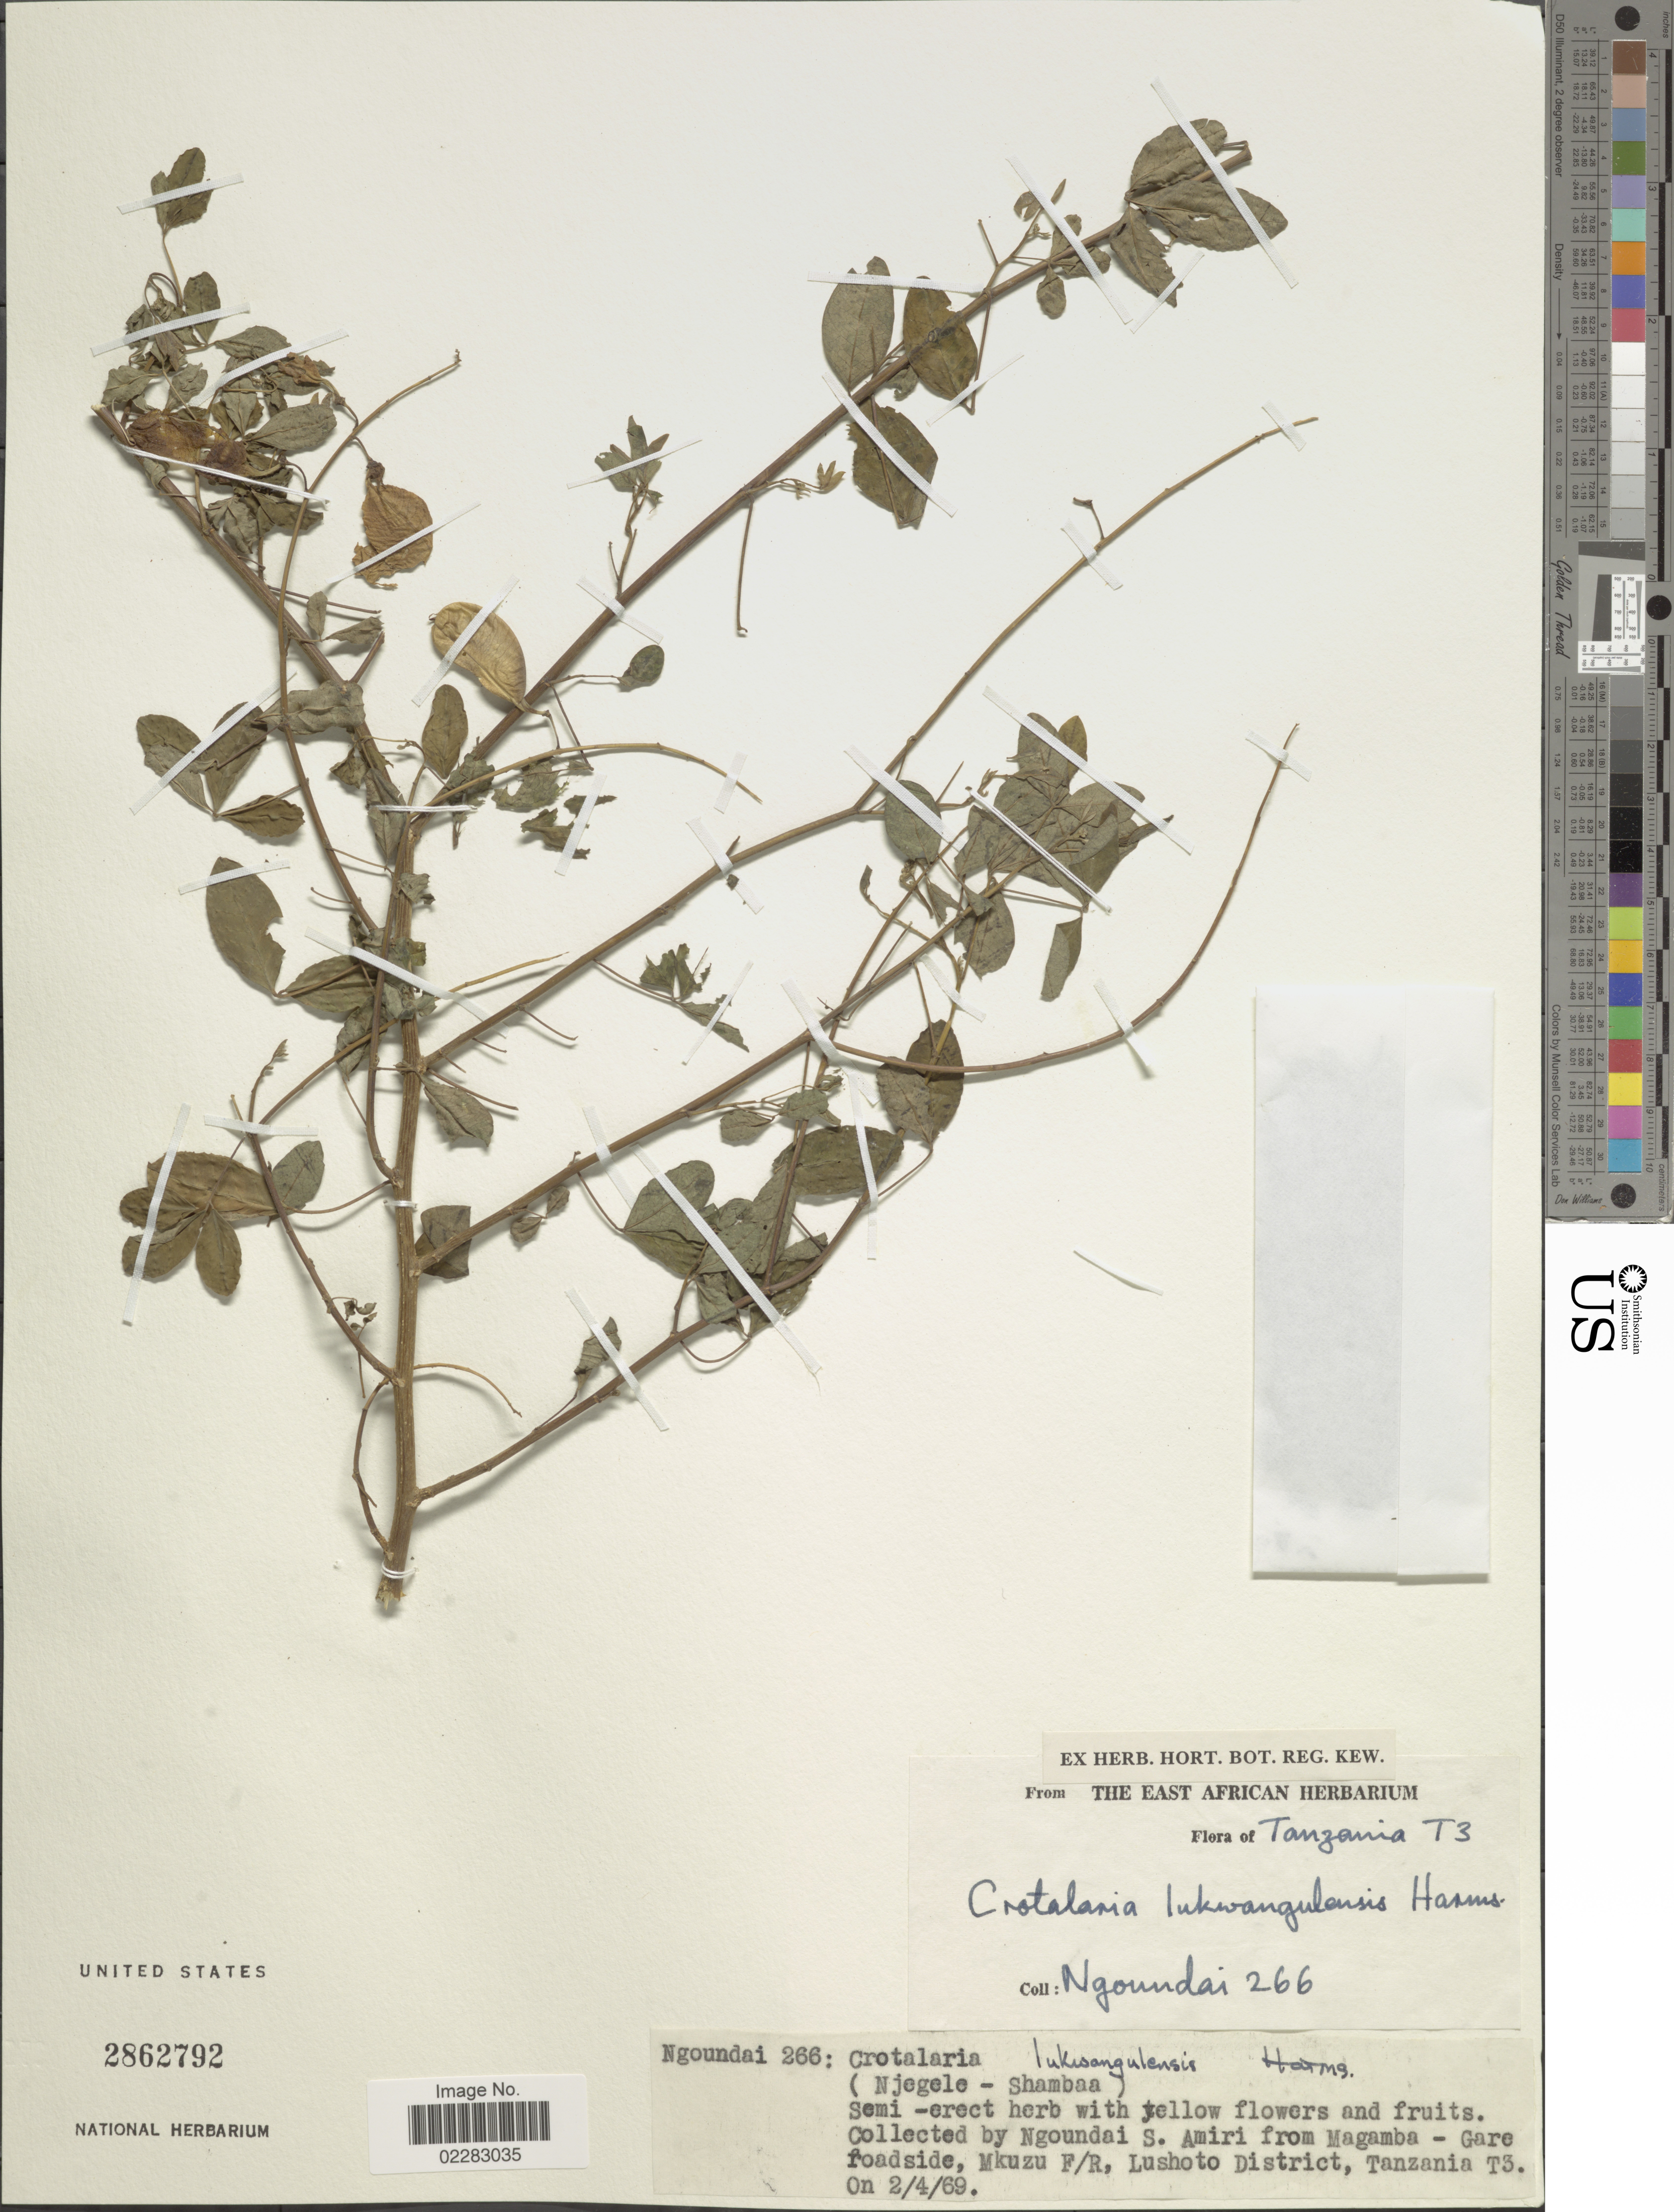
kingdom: Plantae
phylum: Tracheophyta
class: Magnoliopsida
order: Fabales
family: Fabaceae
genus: Crotalaria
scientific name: Crotalaria lukwangulensis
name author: Harms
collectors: N. Amiri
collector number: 266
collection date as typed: Transcribed d/m/y: 2/4/69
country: Tanzania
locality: Tanzania T3, Magamba-Gare roadside, Mkuzu F/R, Lushoto District.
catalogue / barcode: US 2862792